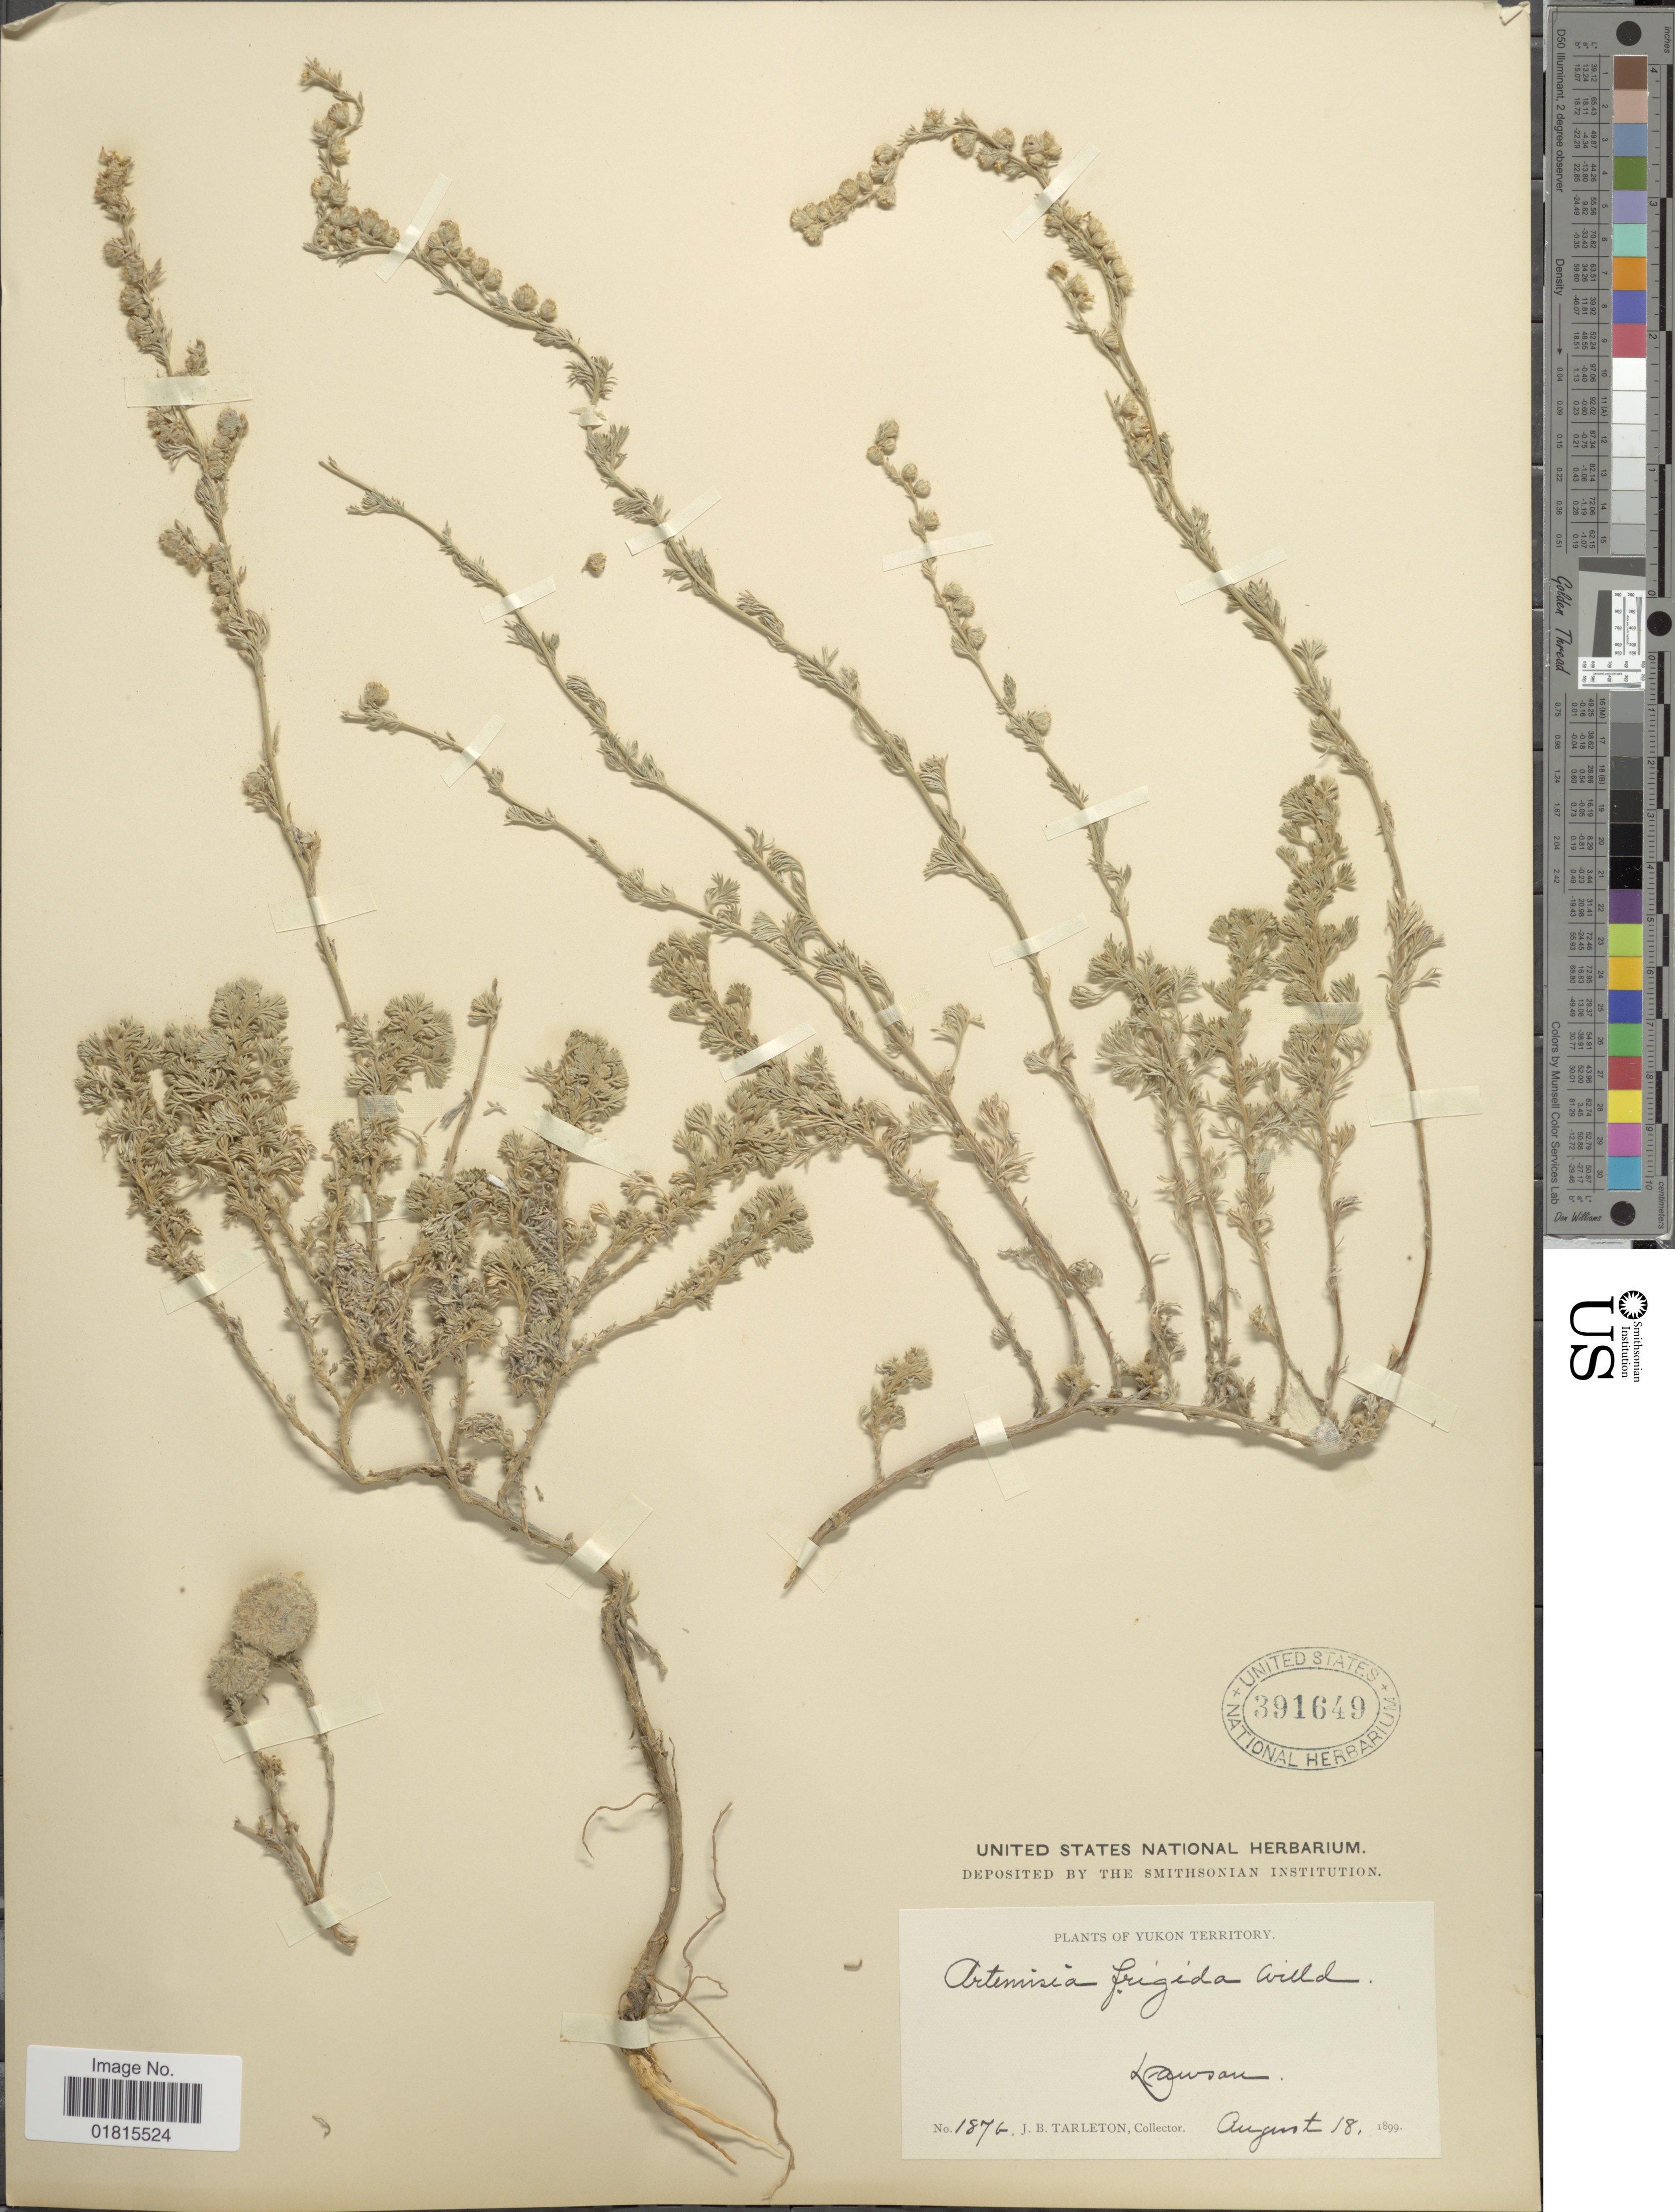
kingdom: Plantae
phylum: Tracheophyta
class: Magnoliopsida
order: Asterales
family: Asteraceae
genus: Artemisia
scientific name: Artemisia frigida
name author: Willd.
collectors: J. Tarleton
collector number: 187b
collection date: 1899-08-18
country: Canada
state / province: Yukon Territory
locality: Dawson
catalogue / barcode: US 391649